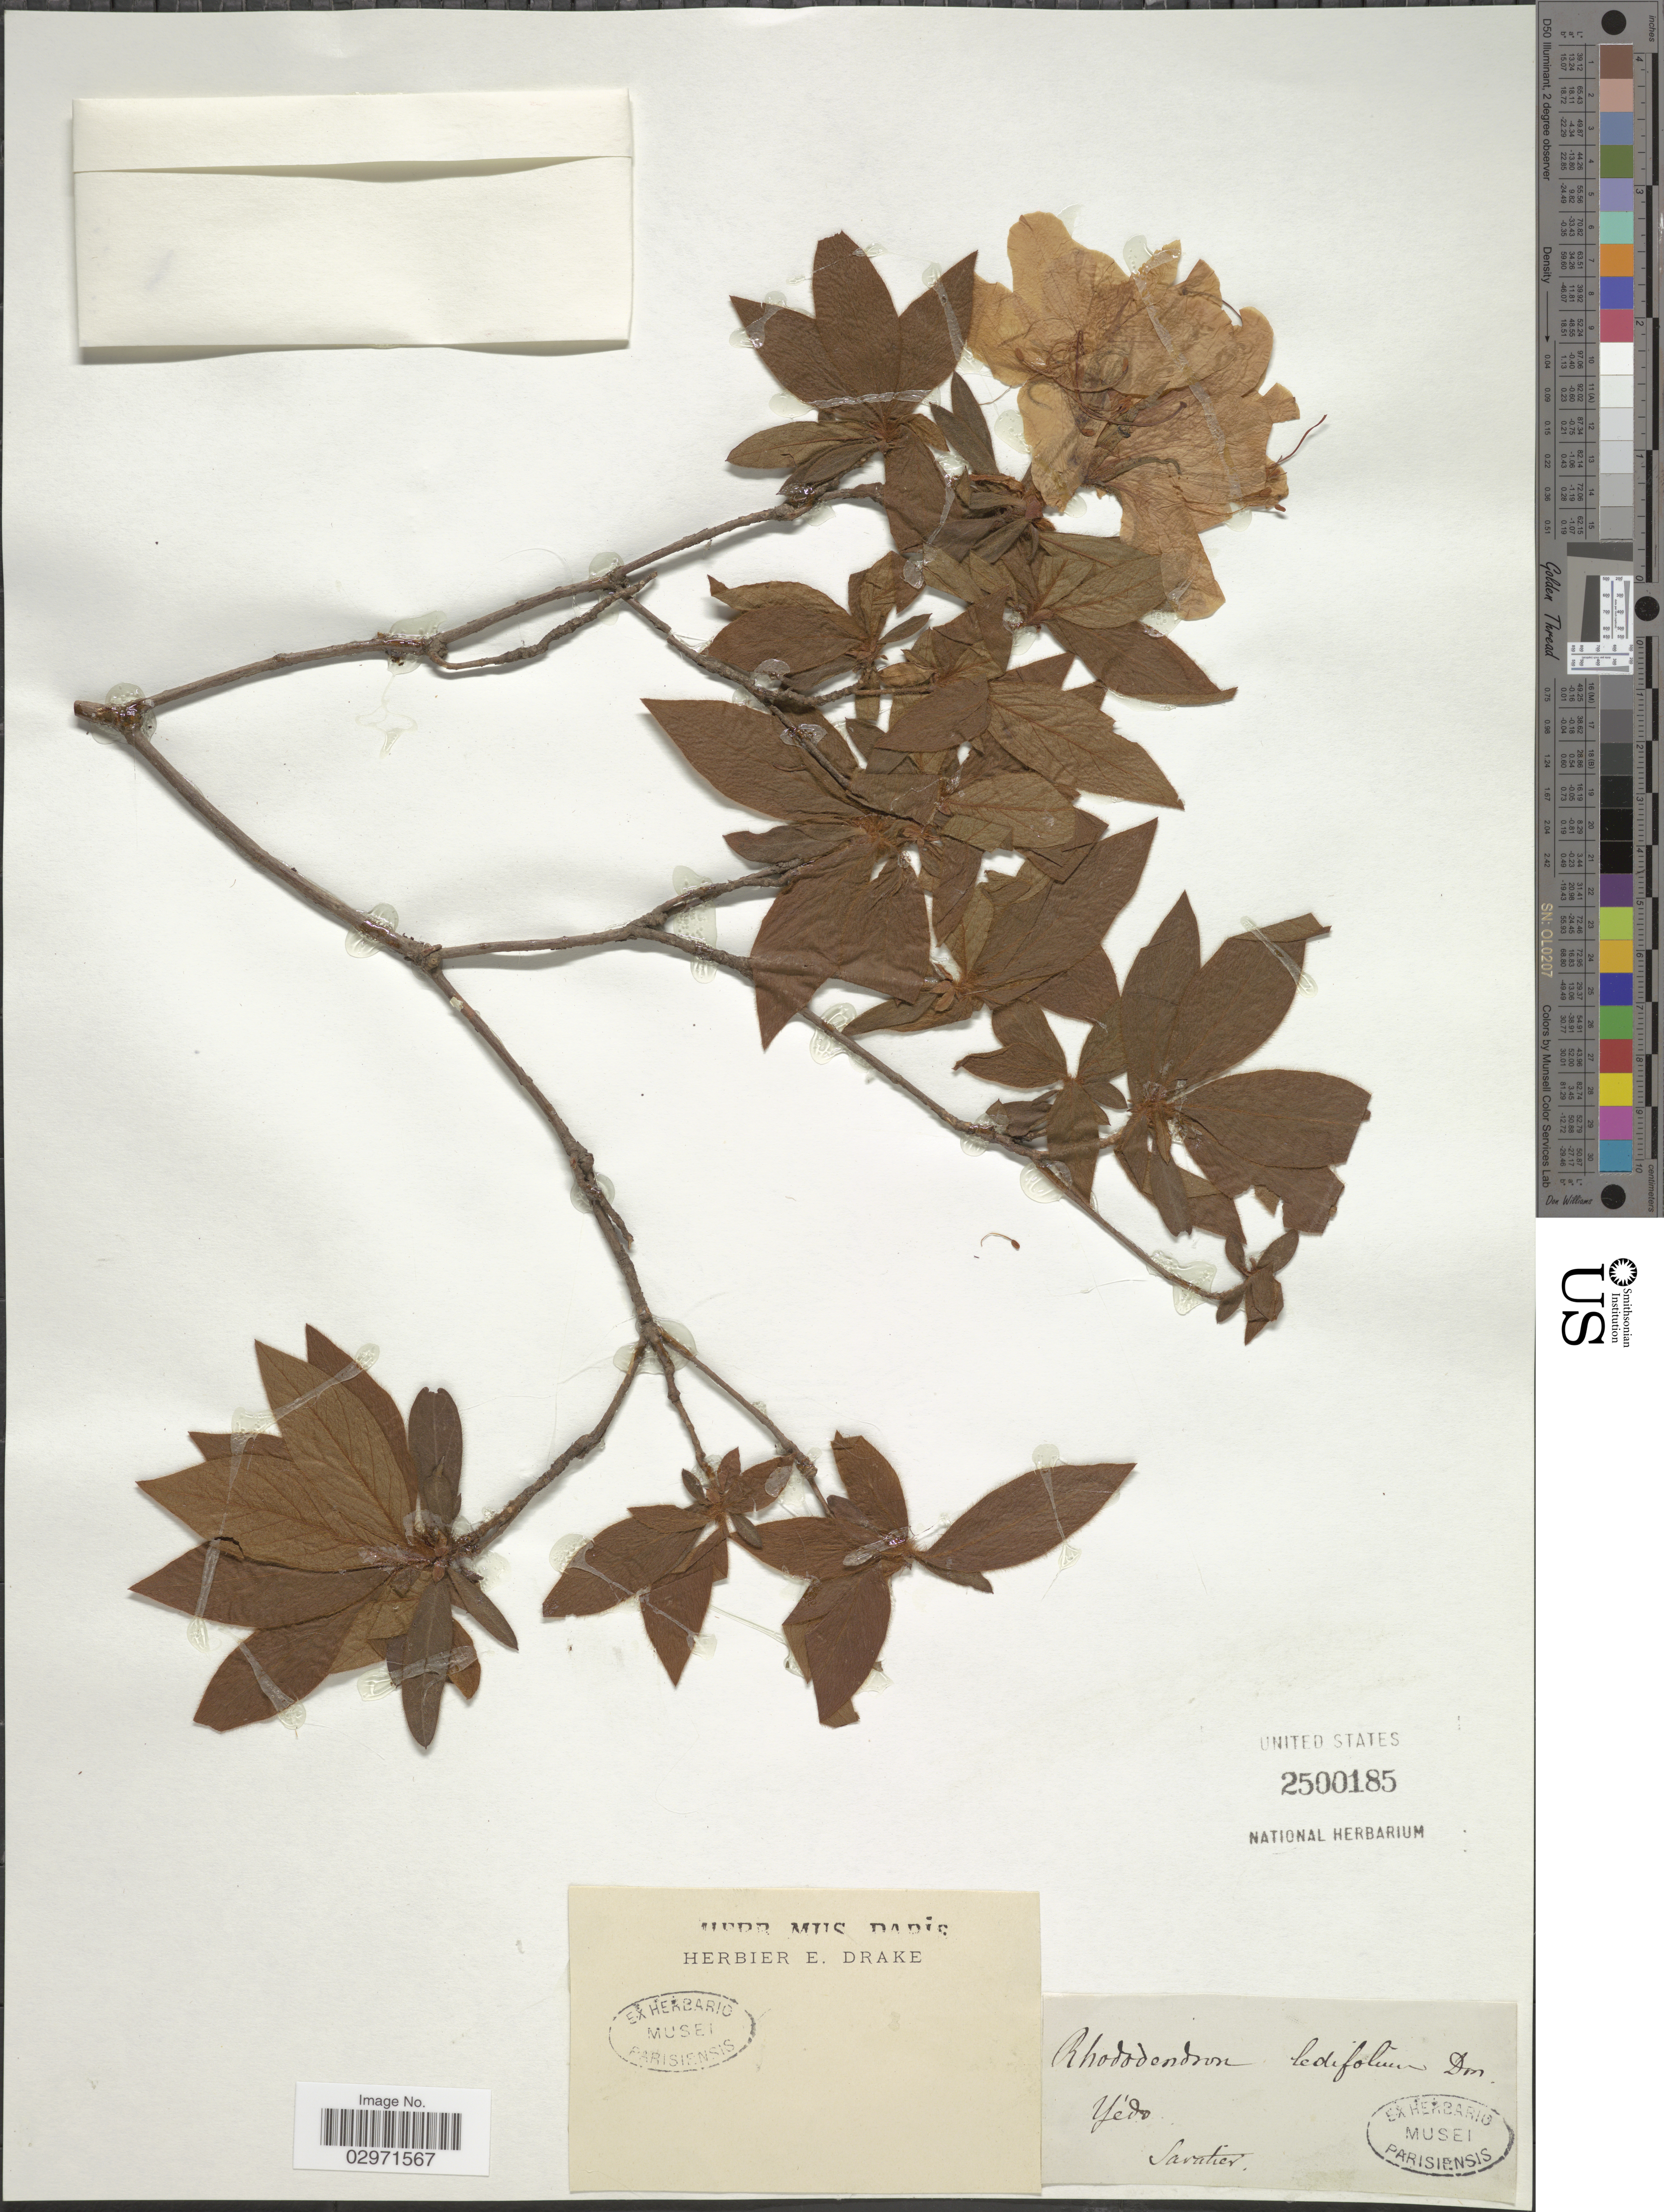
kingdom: Plantae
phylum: Tracheophyta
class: Magnoliopsida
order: Ericales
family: Ericaceae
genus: Rhododendron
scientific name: Rhododendron ledifolium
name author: G. Don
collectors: Savatier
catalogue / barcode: US 2500185